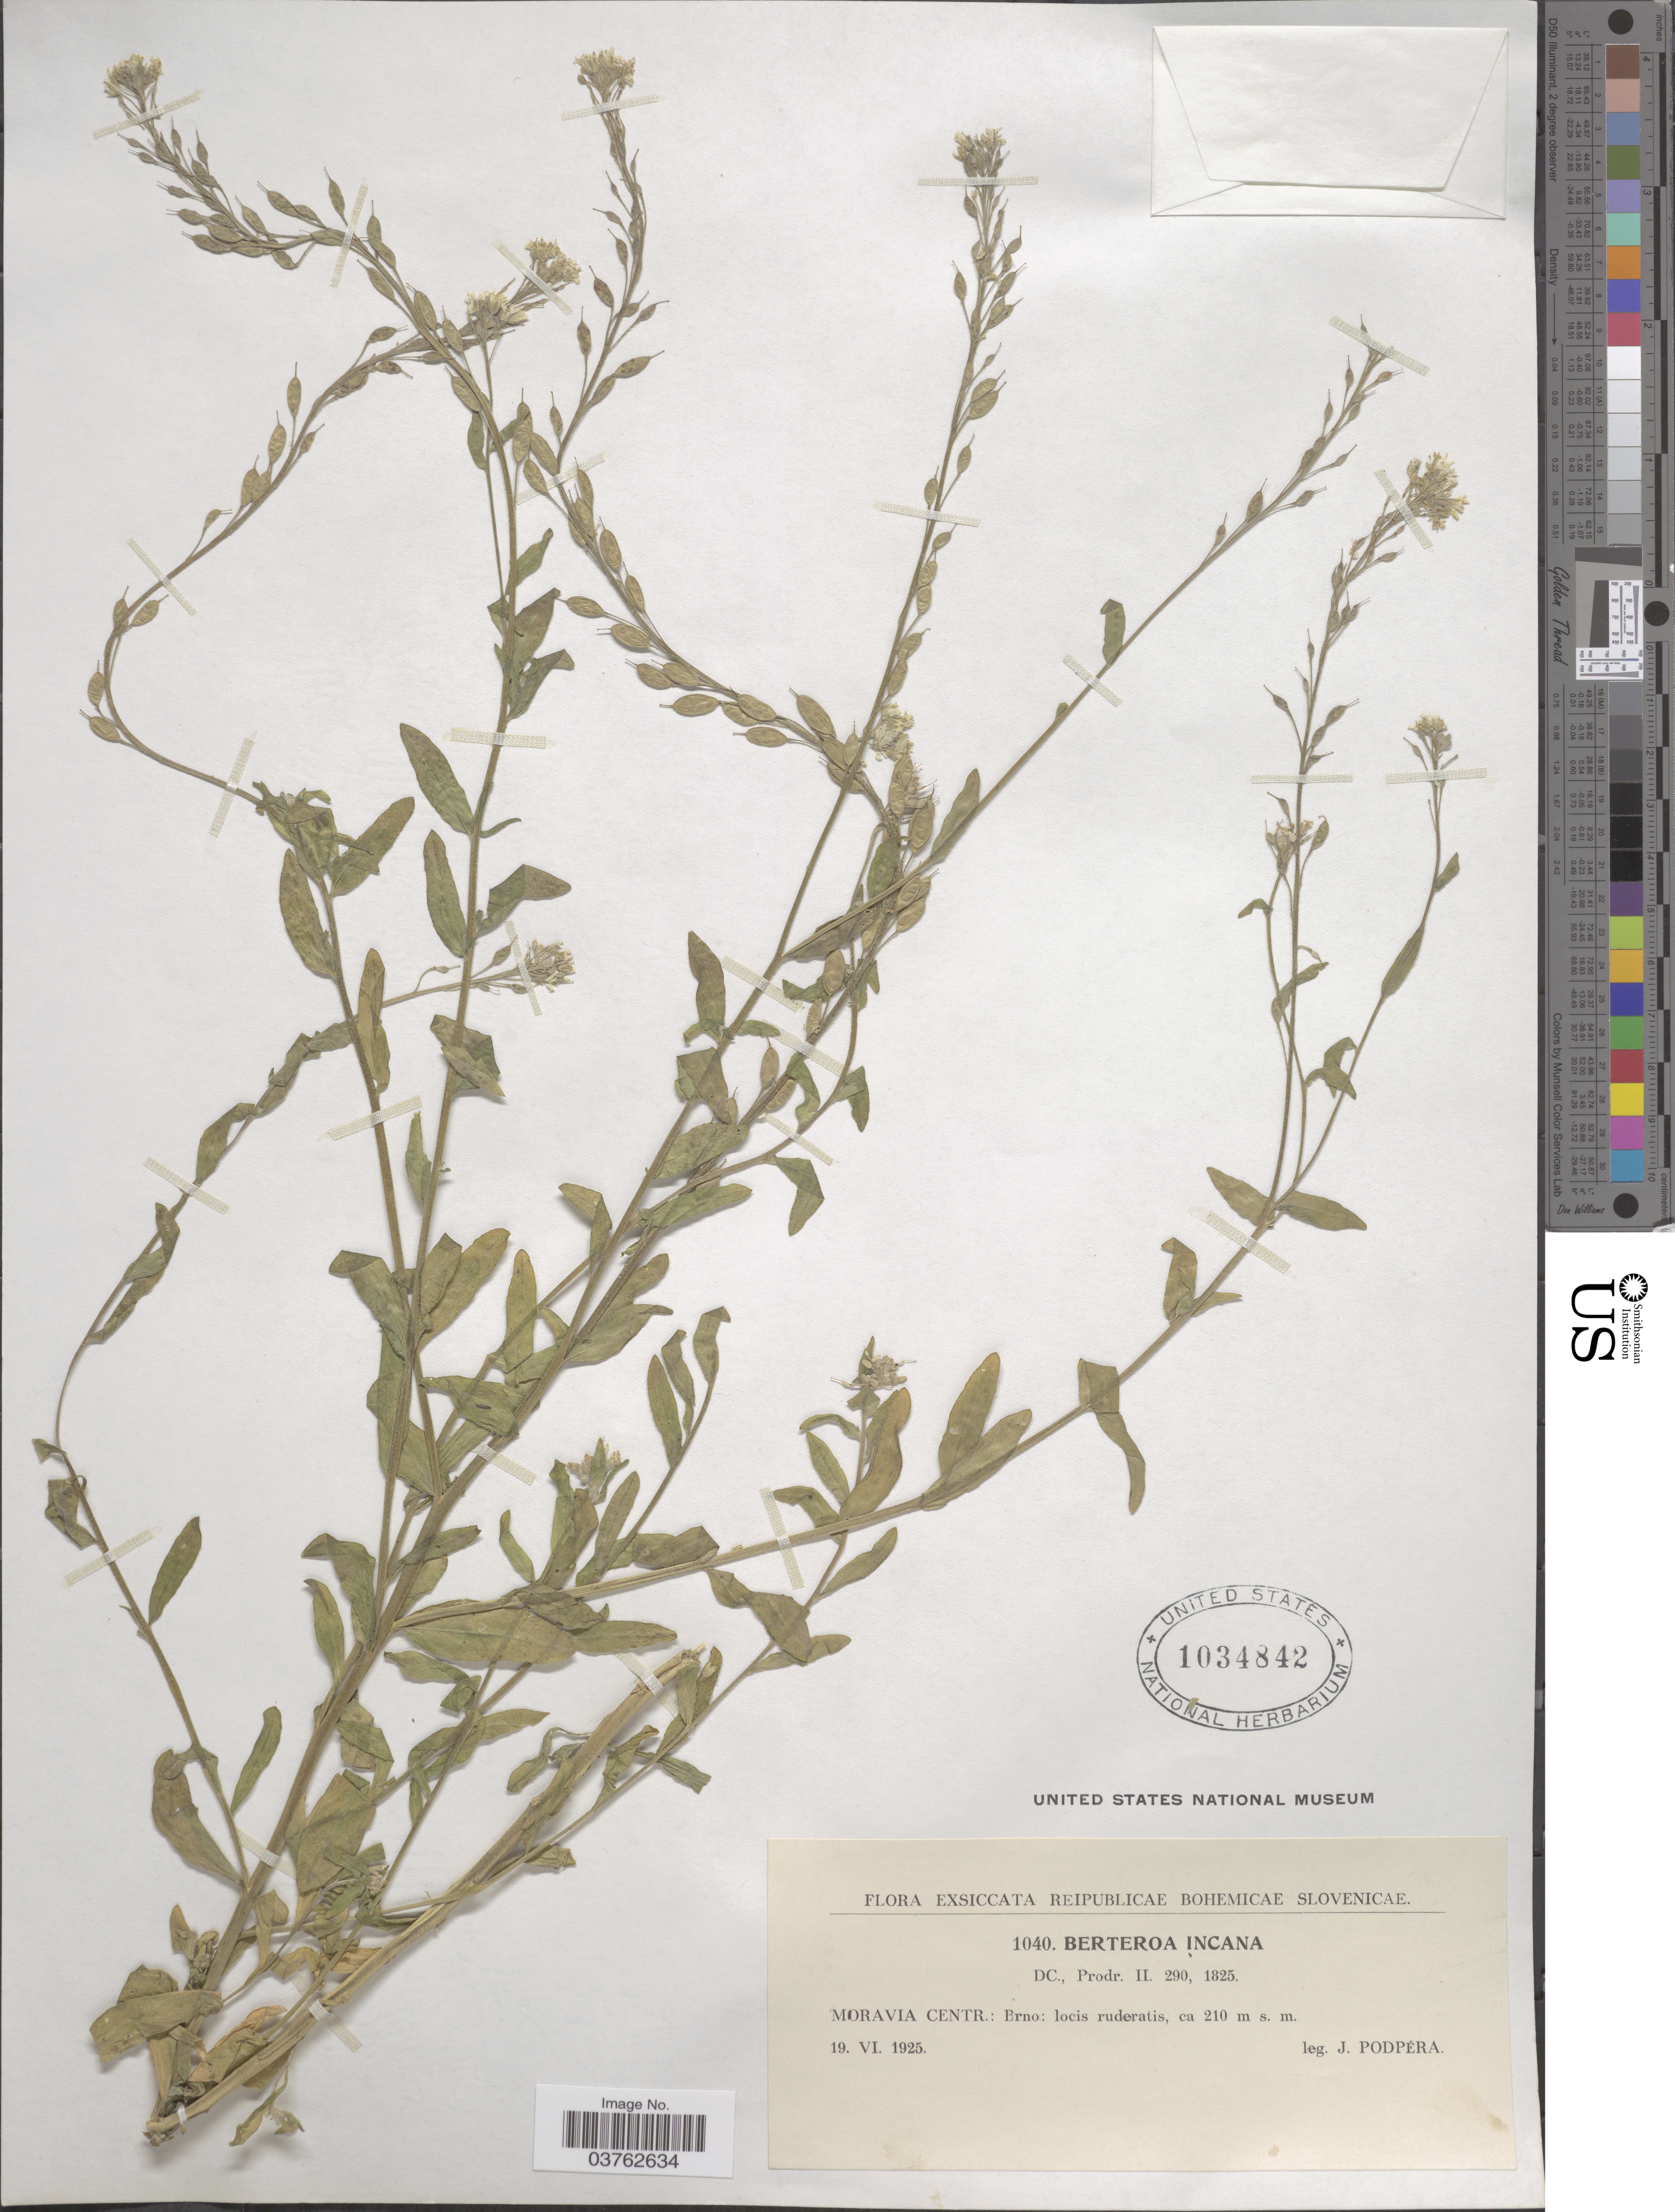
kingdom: Plantae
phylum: Tracheophyta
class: Magnoliopsida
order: Brassicales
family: Brassicaceae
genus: Berteroa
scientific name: Berteroa incana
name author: (L.) DC.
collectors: J. Podpera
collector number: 1040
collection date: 1925-06-19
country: Czechia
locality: Reipublicae Bohemicae Slovenicae. Moravia Centr.: Brno: locis ruderatis.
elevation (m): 210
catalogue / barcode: US 1034842